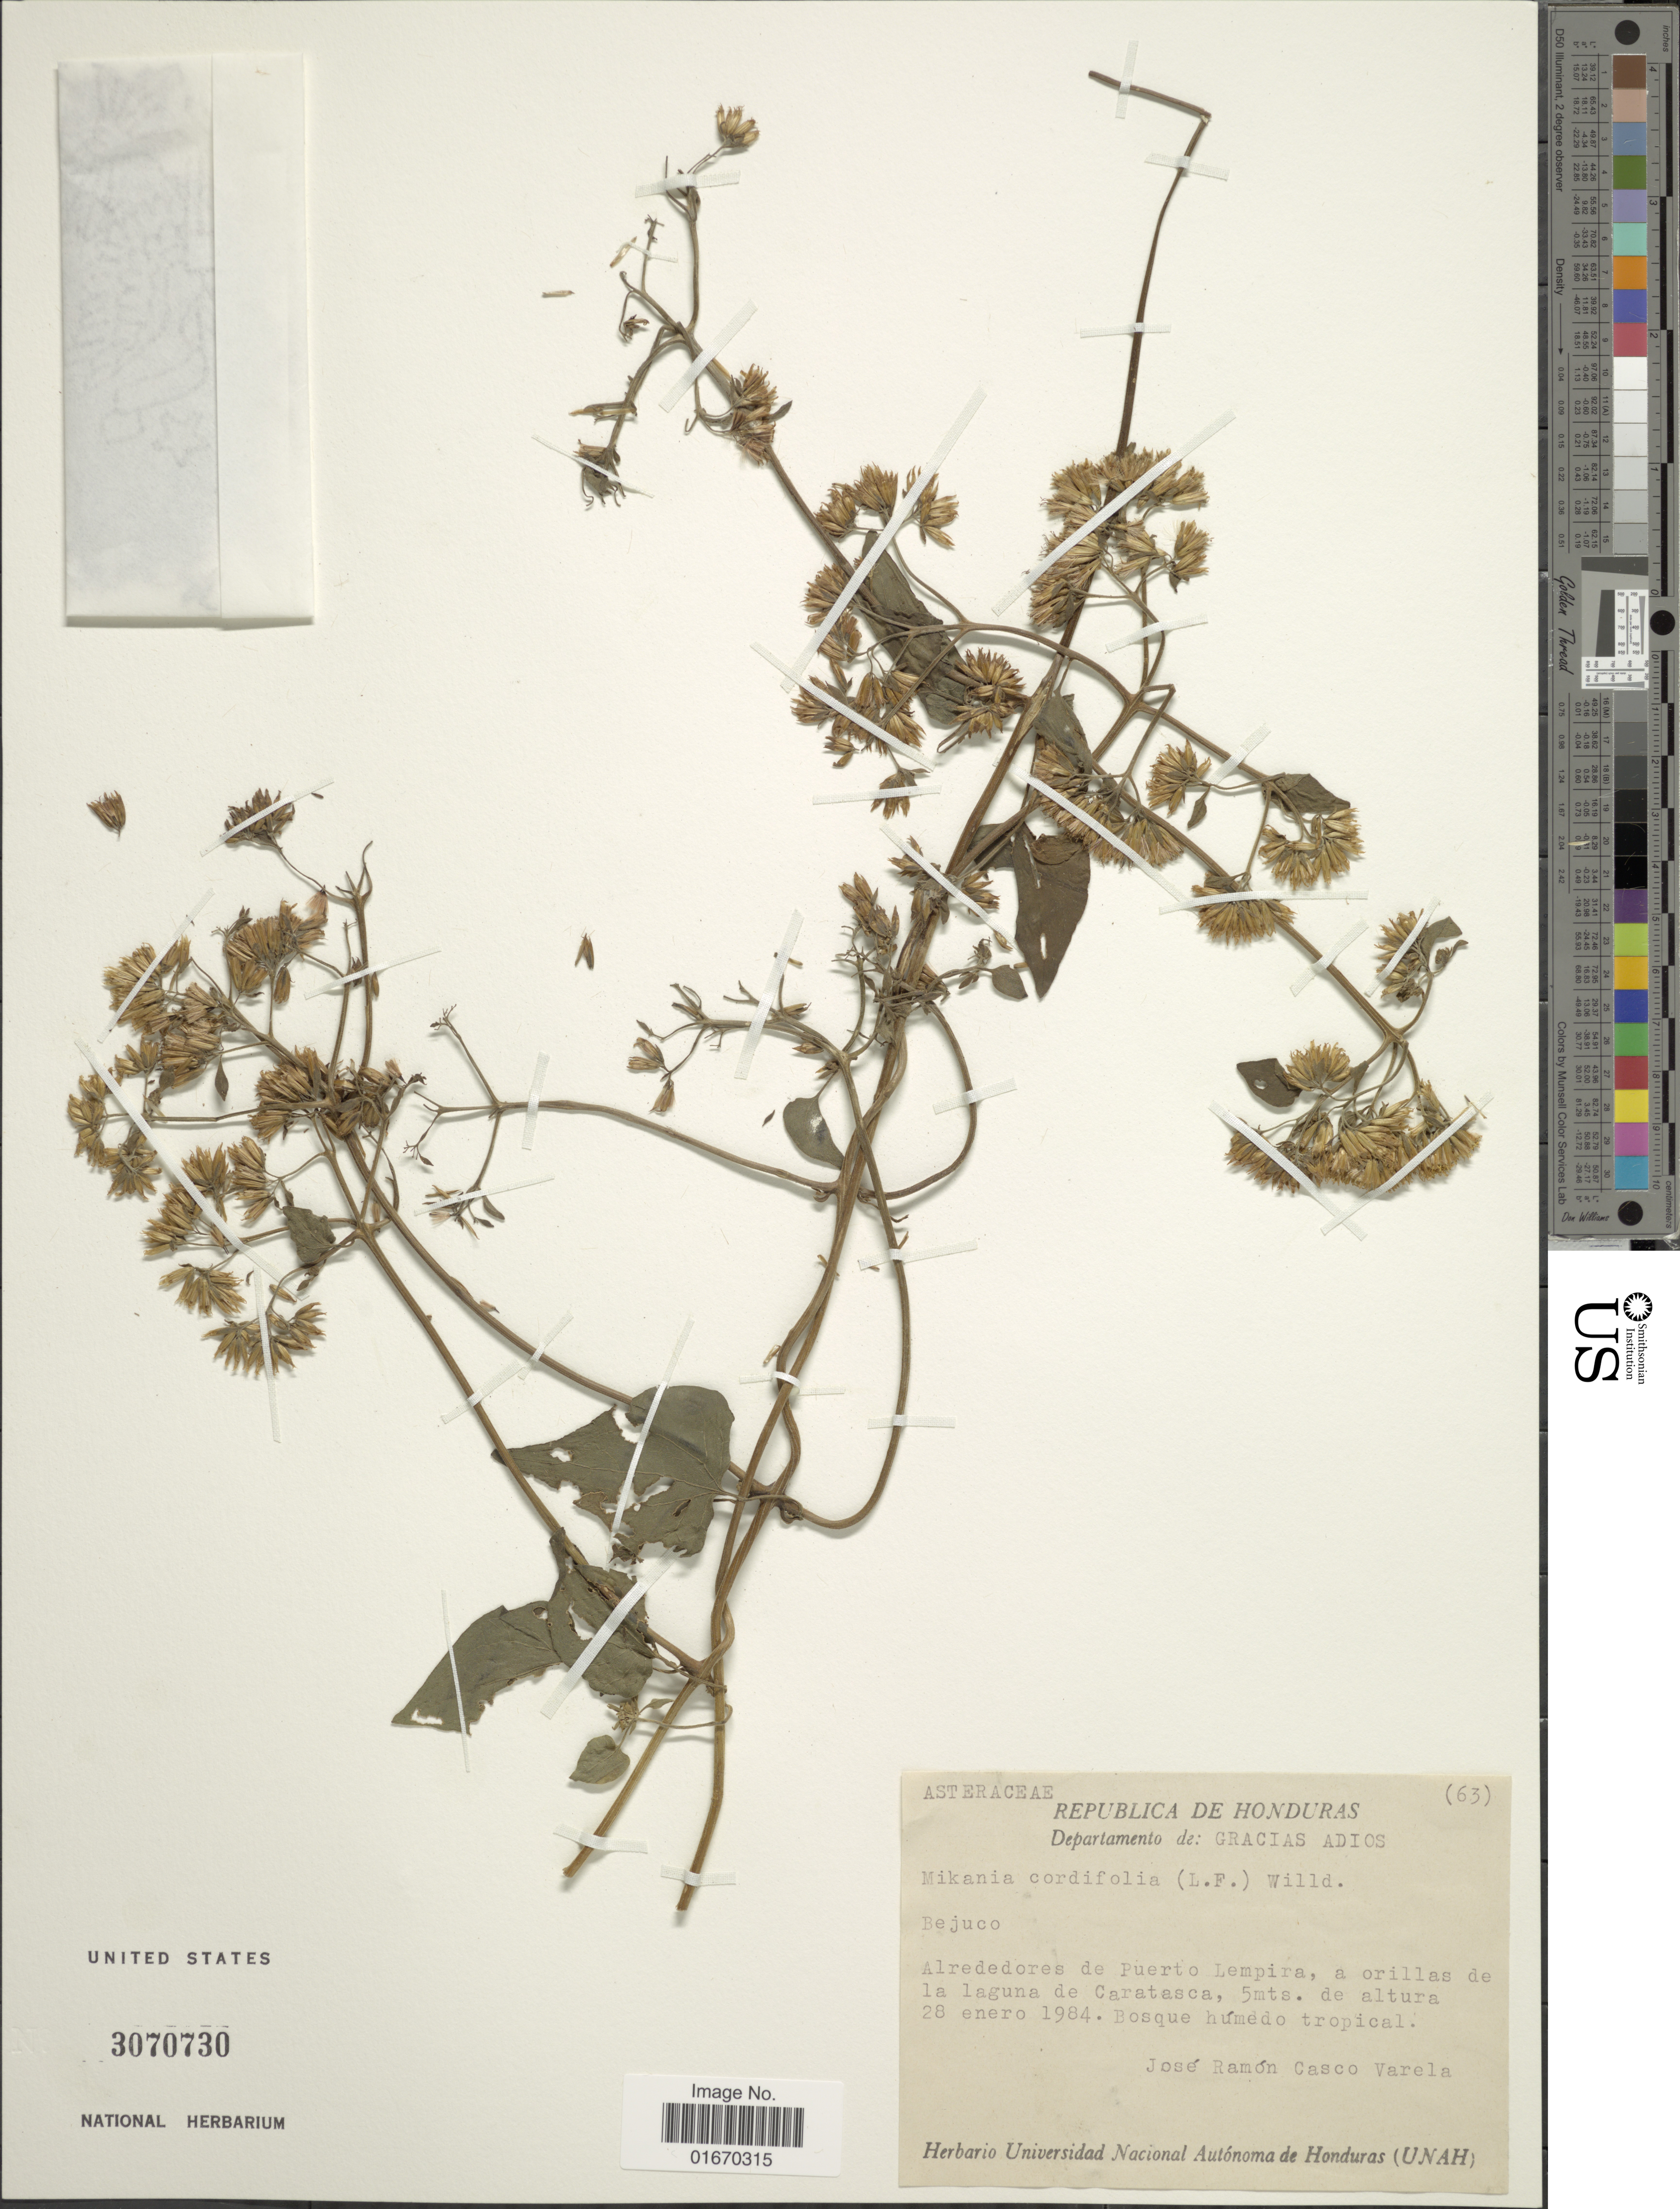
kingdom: Plantae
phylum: Tracheophyta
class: Magnoliopsida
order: Asterales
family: Asteraceae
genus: Mikania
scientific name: Mikania cordifolia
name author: Kunth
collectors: J. Ramón Casco Varela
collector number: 63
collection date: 1984-01-28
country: Honduras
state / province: Gracias de Dios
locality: Departamento de Gracias Adios, alrededores de Puerto Lempira, a orillas de laguna de Caratasca, Bejuco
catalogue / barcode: US 3070730